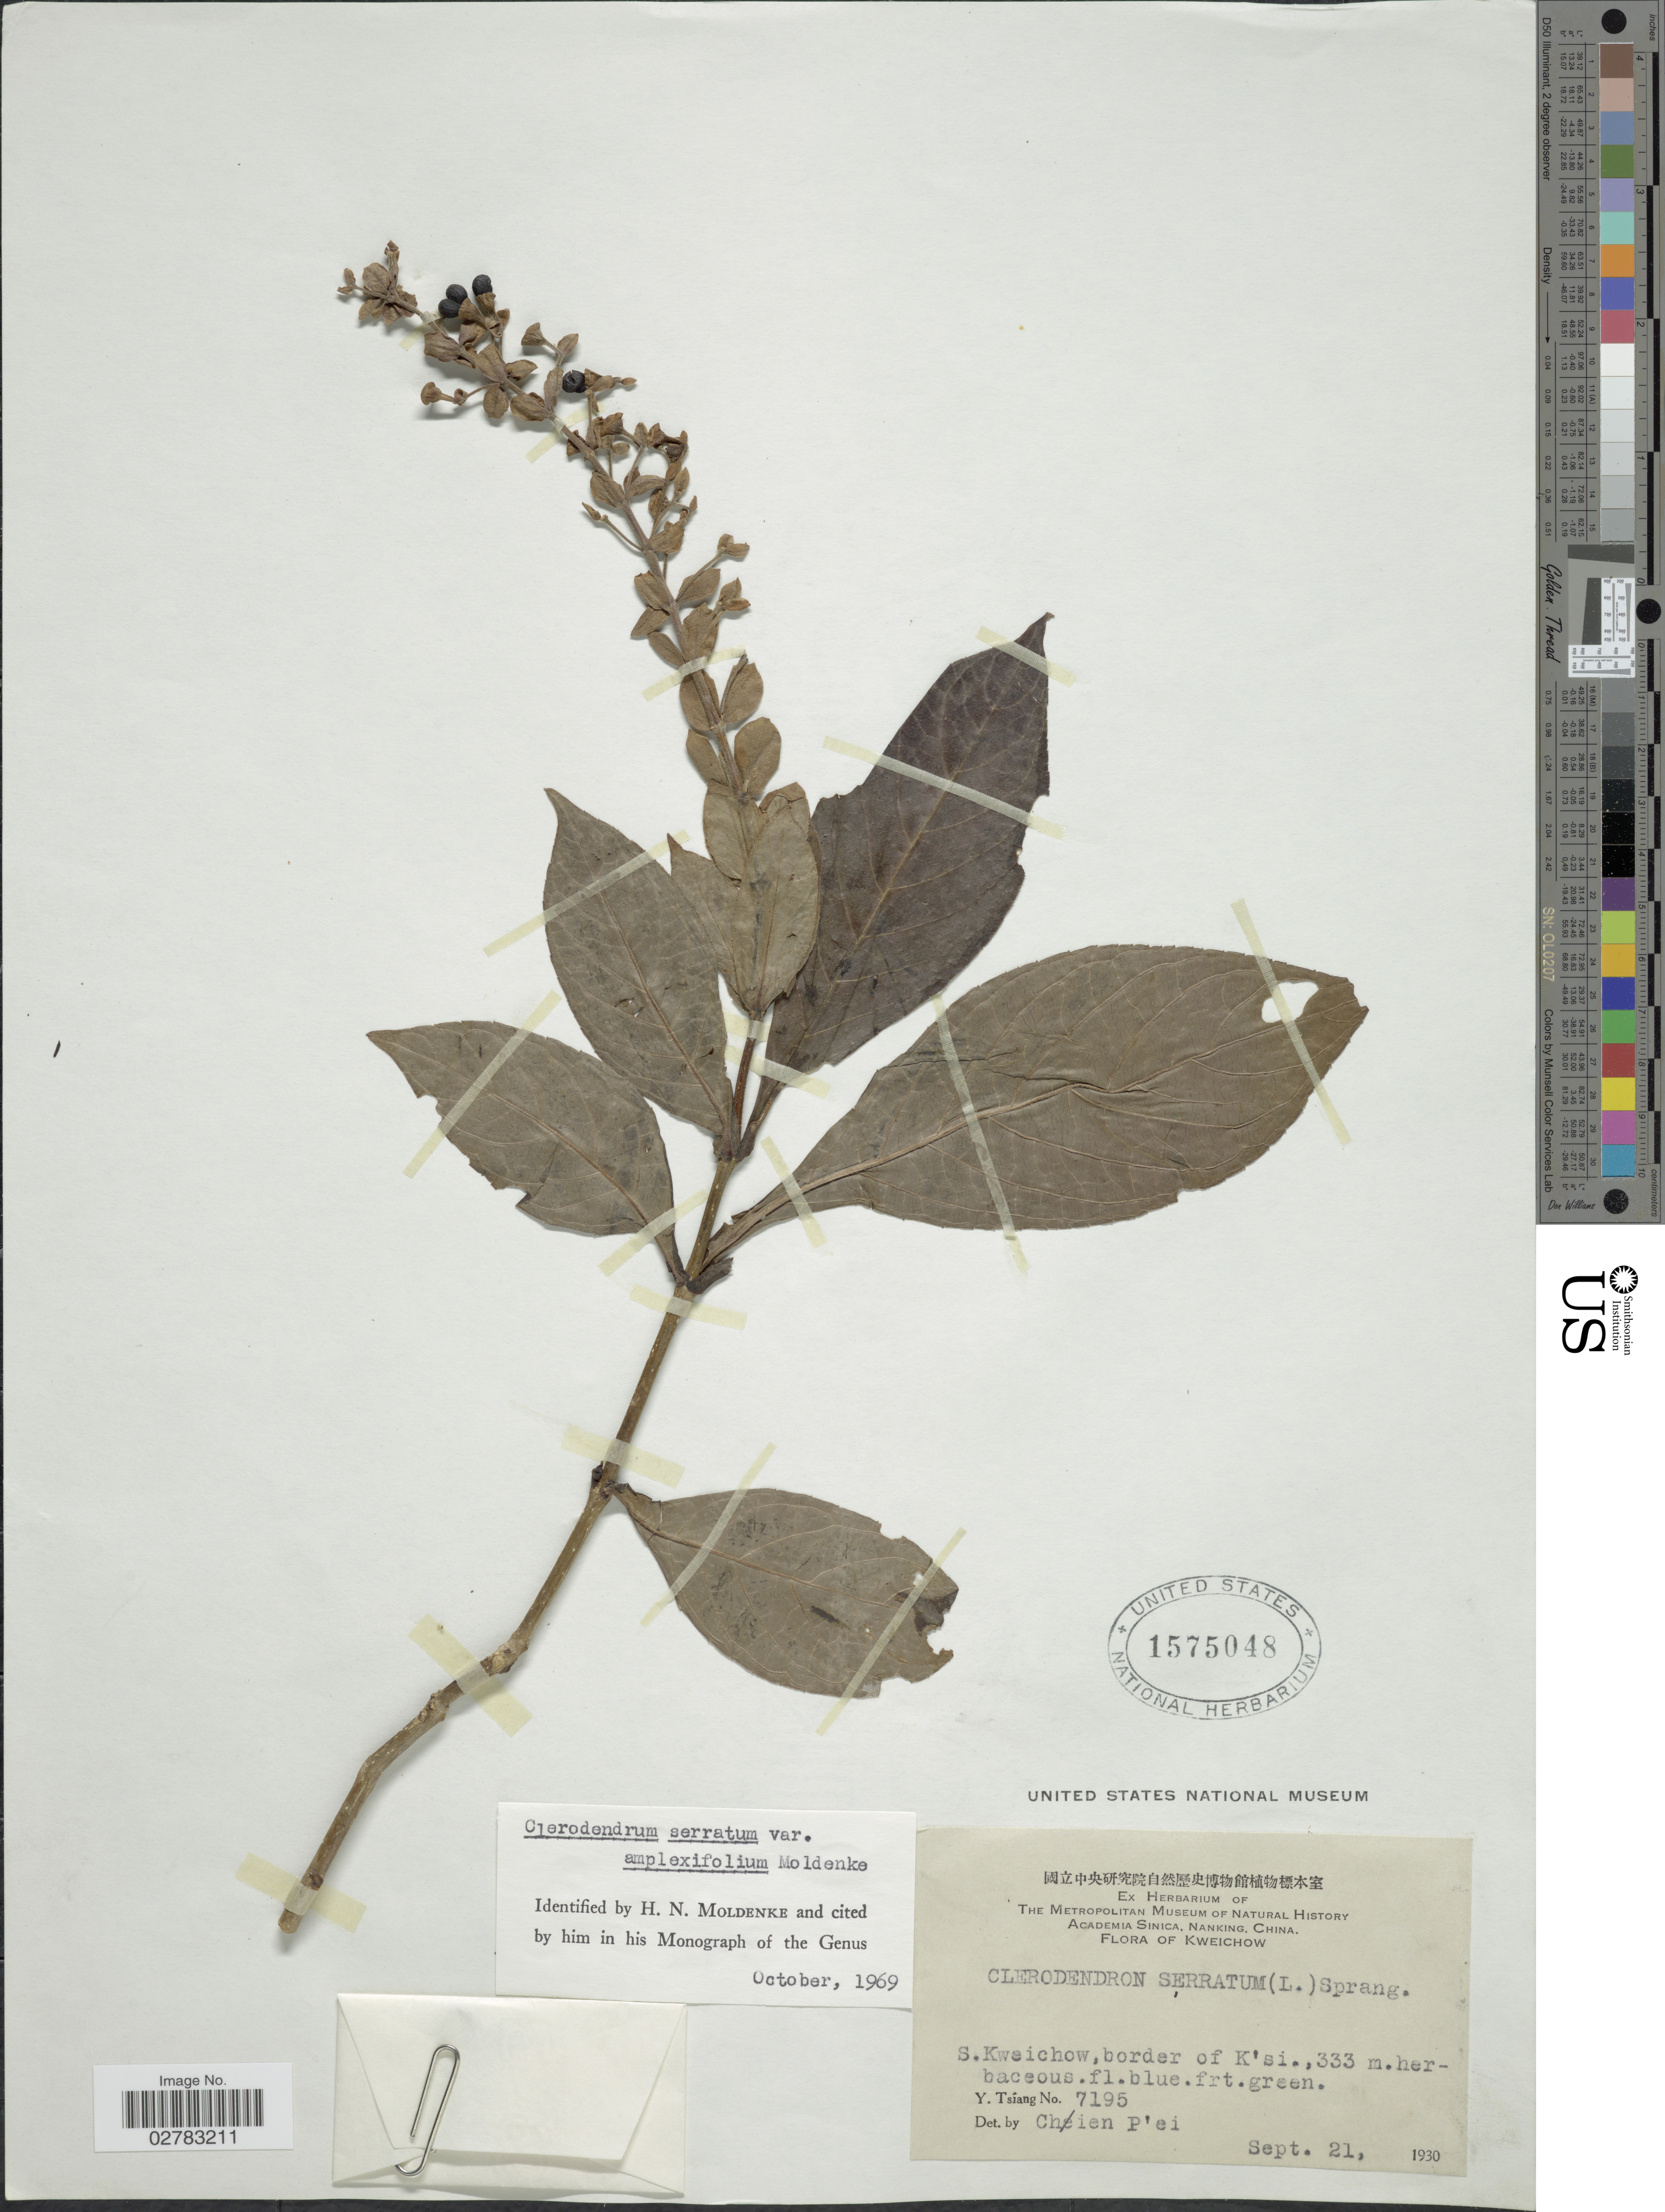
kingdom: Plantae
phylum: Tracheophyta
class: Magnoliopsida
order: Lamiales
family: Lamiaceae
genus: Clerodendrum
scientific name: Clerodendrum serratum var. amplexifolium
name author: Moldenke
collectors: Y. Tsiang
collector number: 7195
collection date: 1930-09-21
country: China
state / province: Guizhou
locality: Kweichow. S. Kweichow, border of K'si.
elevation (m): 333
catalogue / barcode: US 1575048